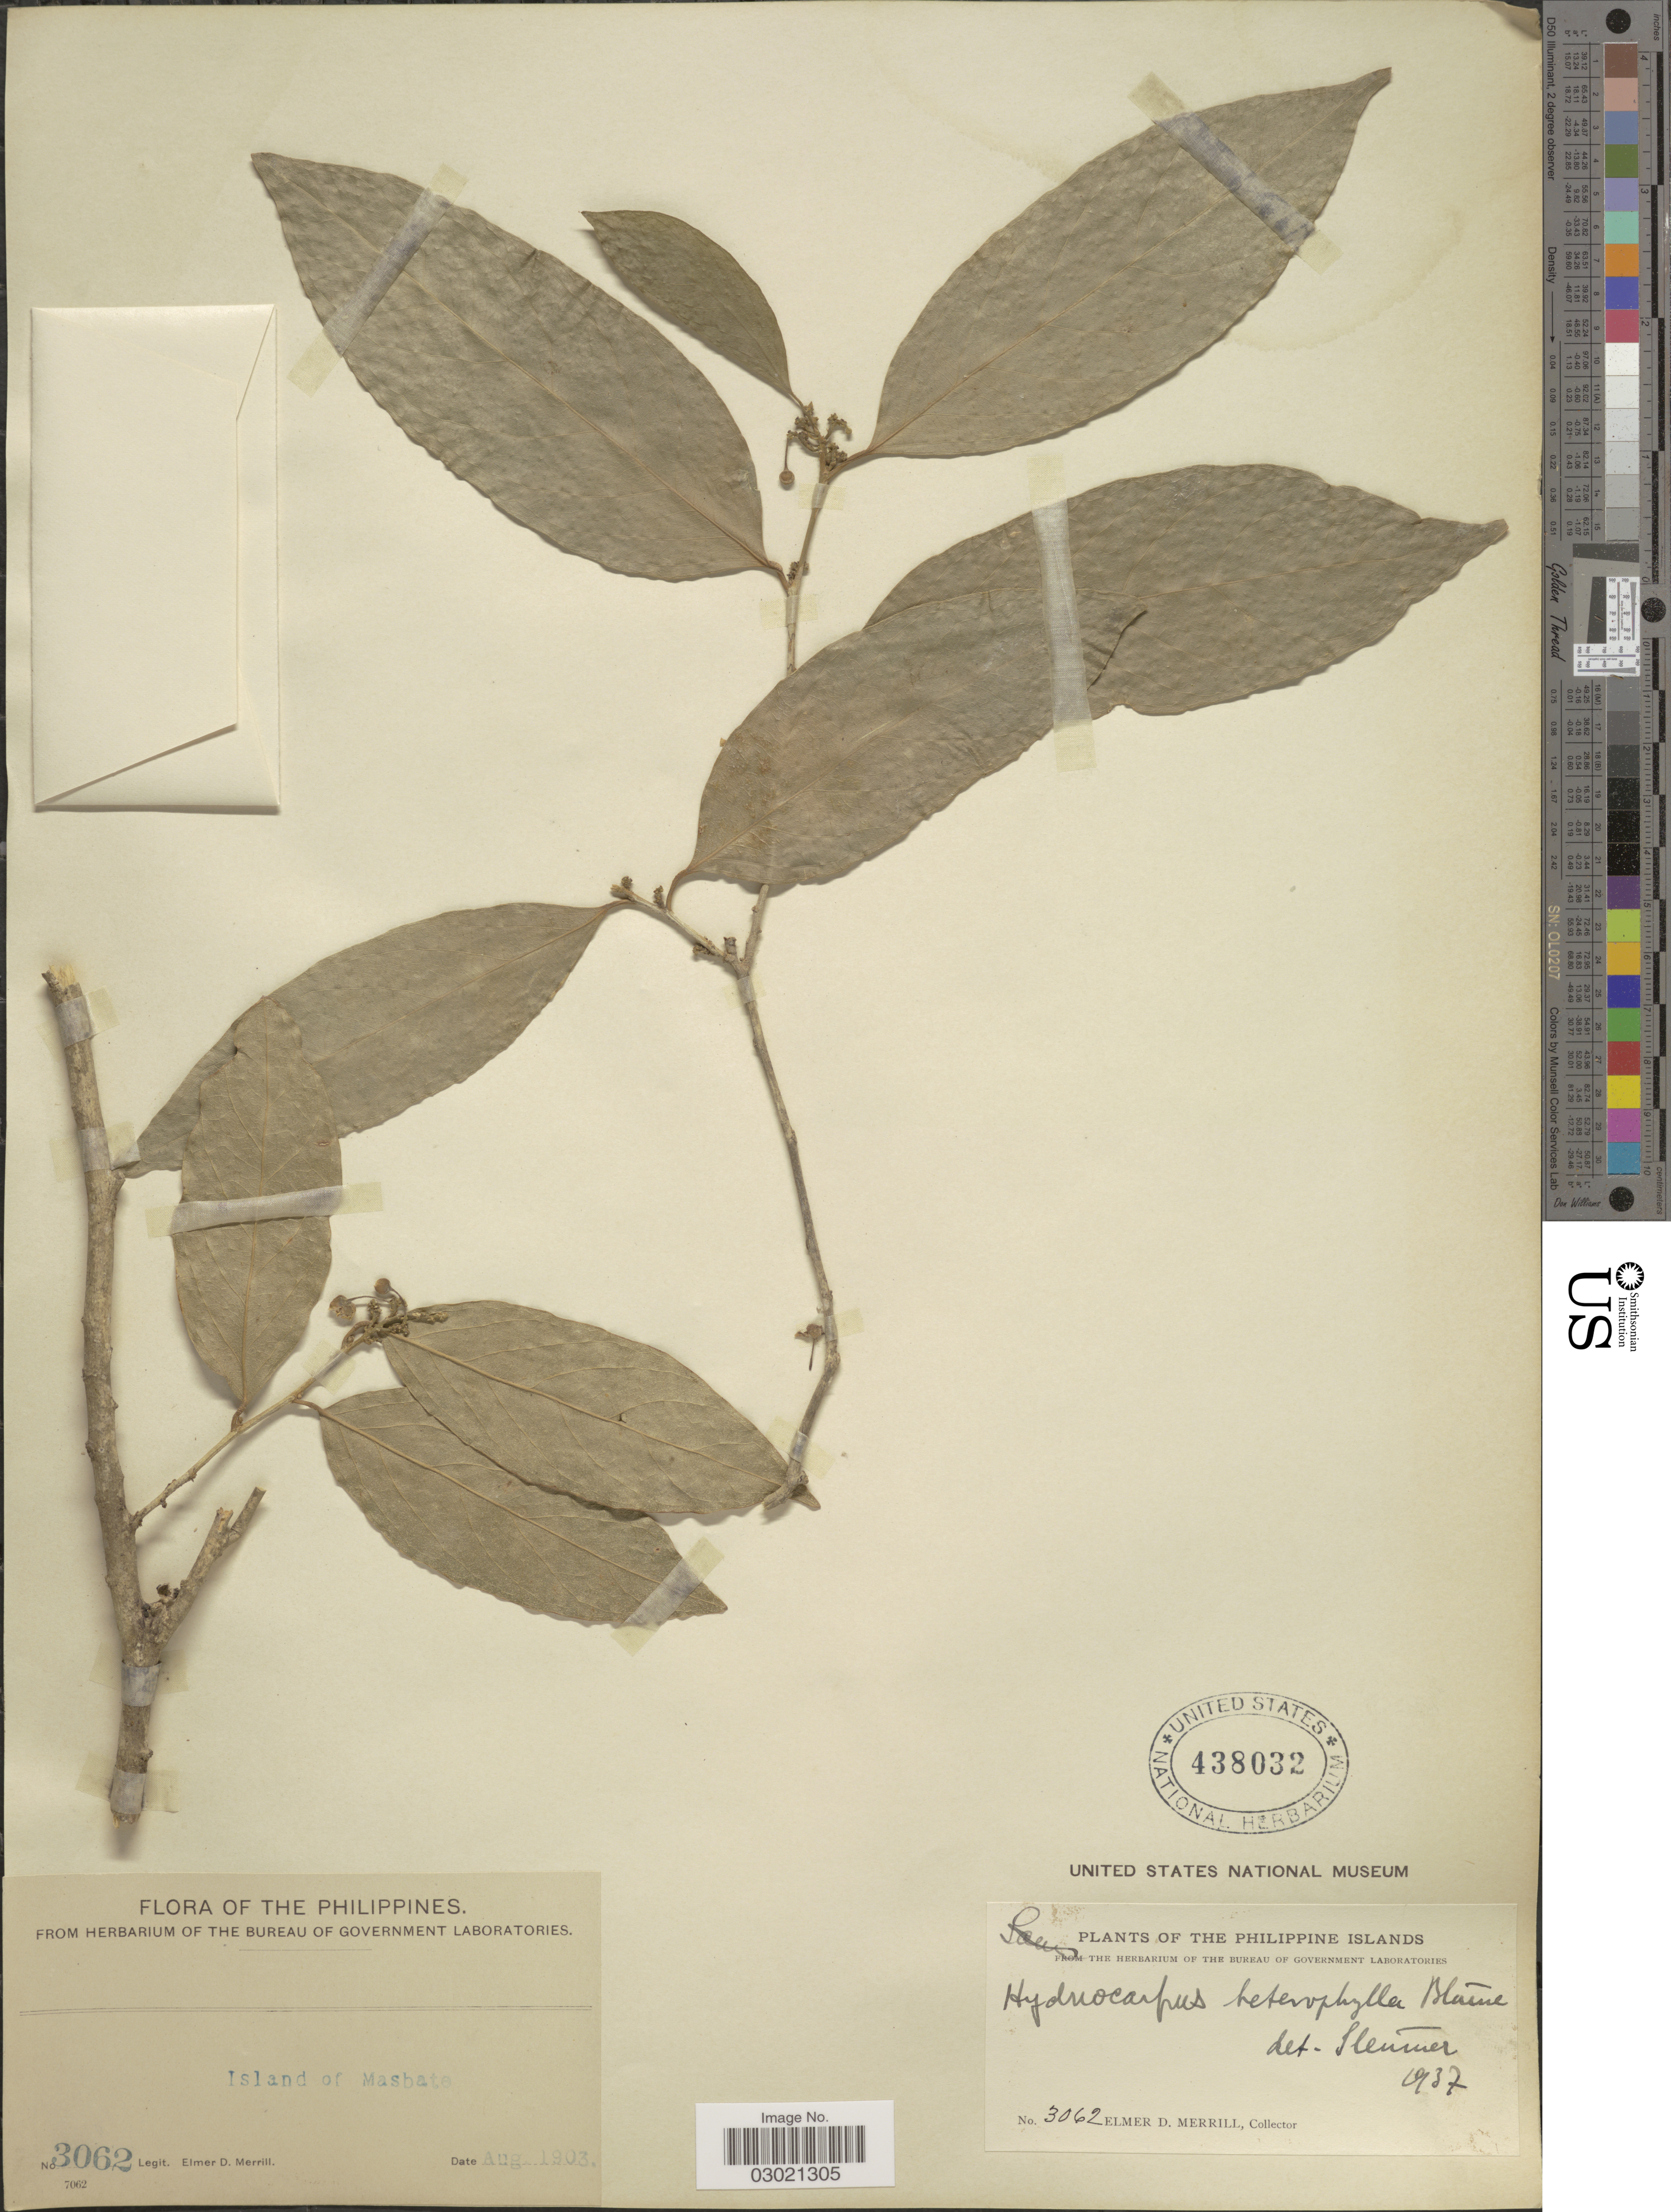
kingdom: Plantae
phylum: Tracheophyta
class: Magnoliopsida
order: Malpighiales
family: Achariaceae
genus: Hydnocarpus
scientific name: Hydnocarpus heterophyllus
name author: Blume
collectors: E. D. Merrill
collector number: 3062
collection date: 1903-08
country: Philippines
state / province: Bicol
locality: Island of Masbate.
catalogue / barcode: US 438032